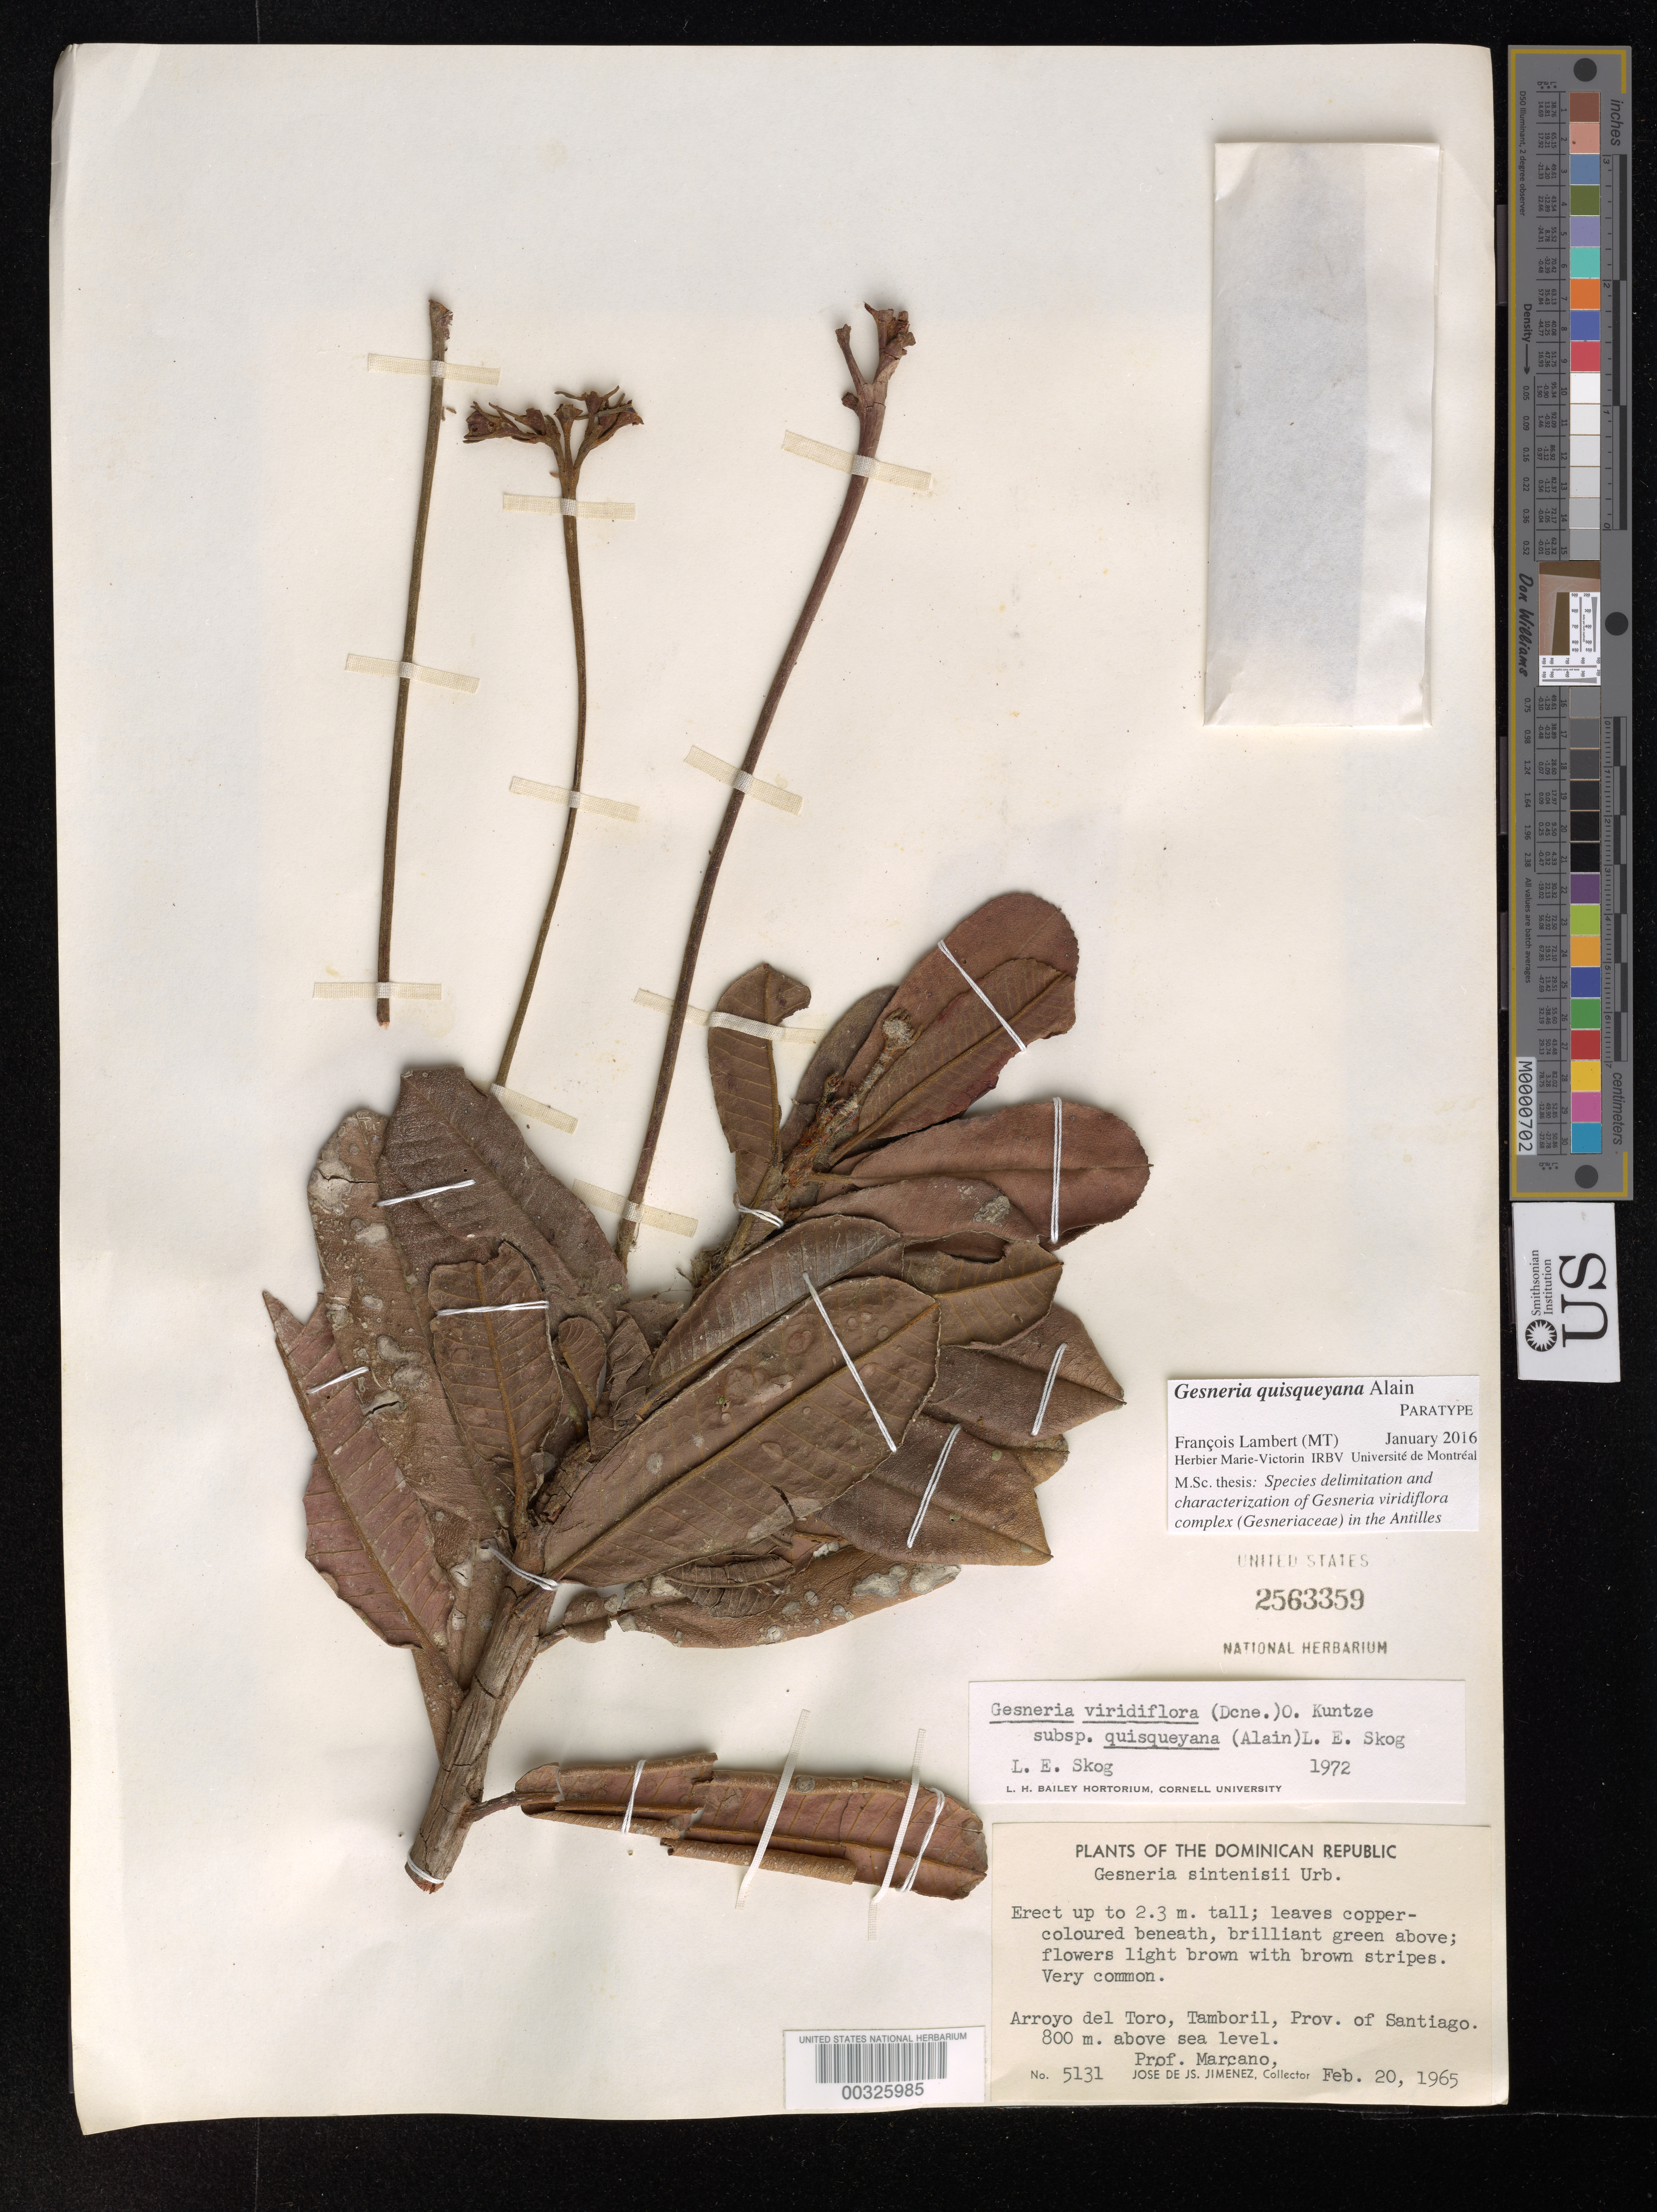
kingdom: Plantae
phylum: Tracheophyta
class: Magnoliopsida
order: Lamiales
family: Gesneriaceae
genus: Gesneria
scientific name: Gesneria quisqueyana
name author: Alain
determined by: Lambert, Francois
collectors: J. J. Jiménez Almonte & E. J. Marcano F.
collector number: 5131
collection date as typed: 20 Feb 1965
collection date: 1965-02-20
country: Dominican Republic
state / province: Santiago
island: Hispaniola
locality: Arroyo del Toro, Tamboril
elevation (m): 800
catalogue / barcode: US 2563359